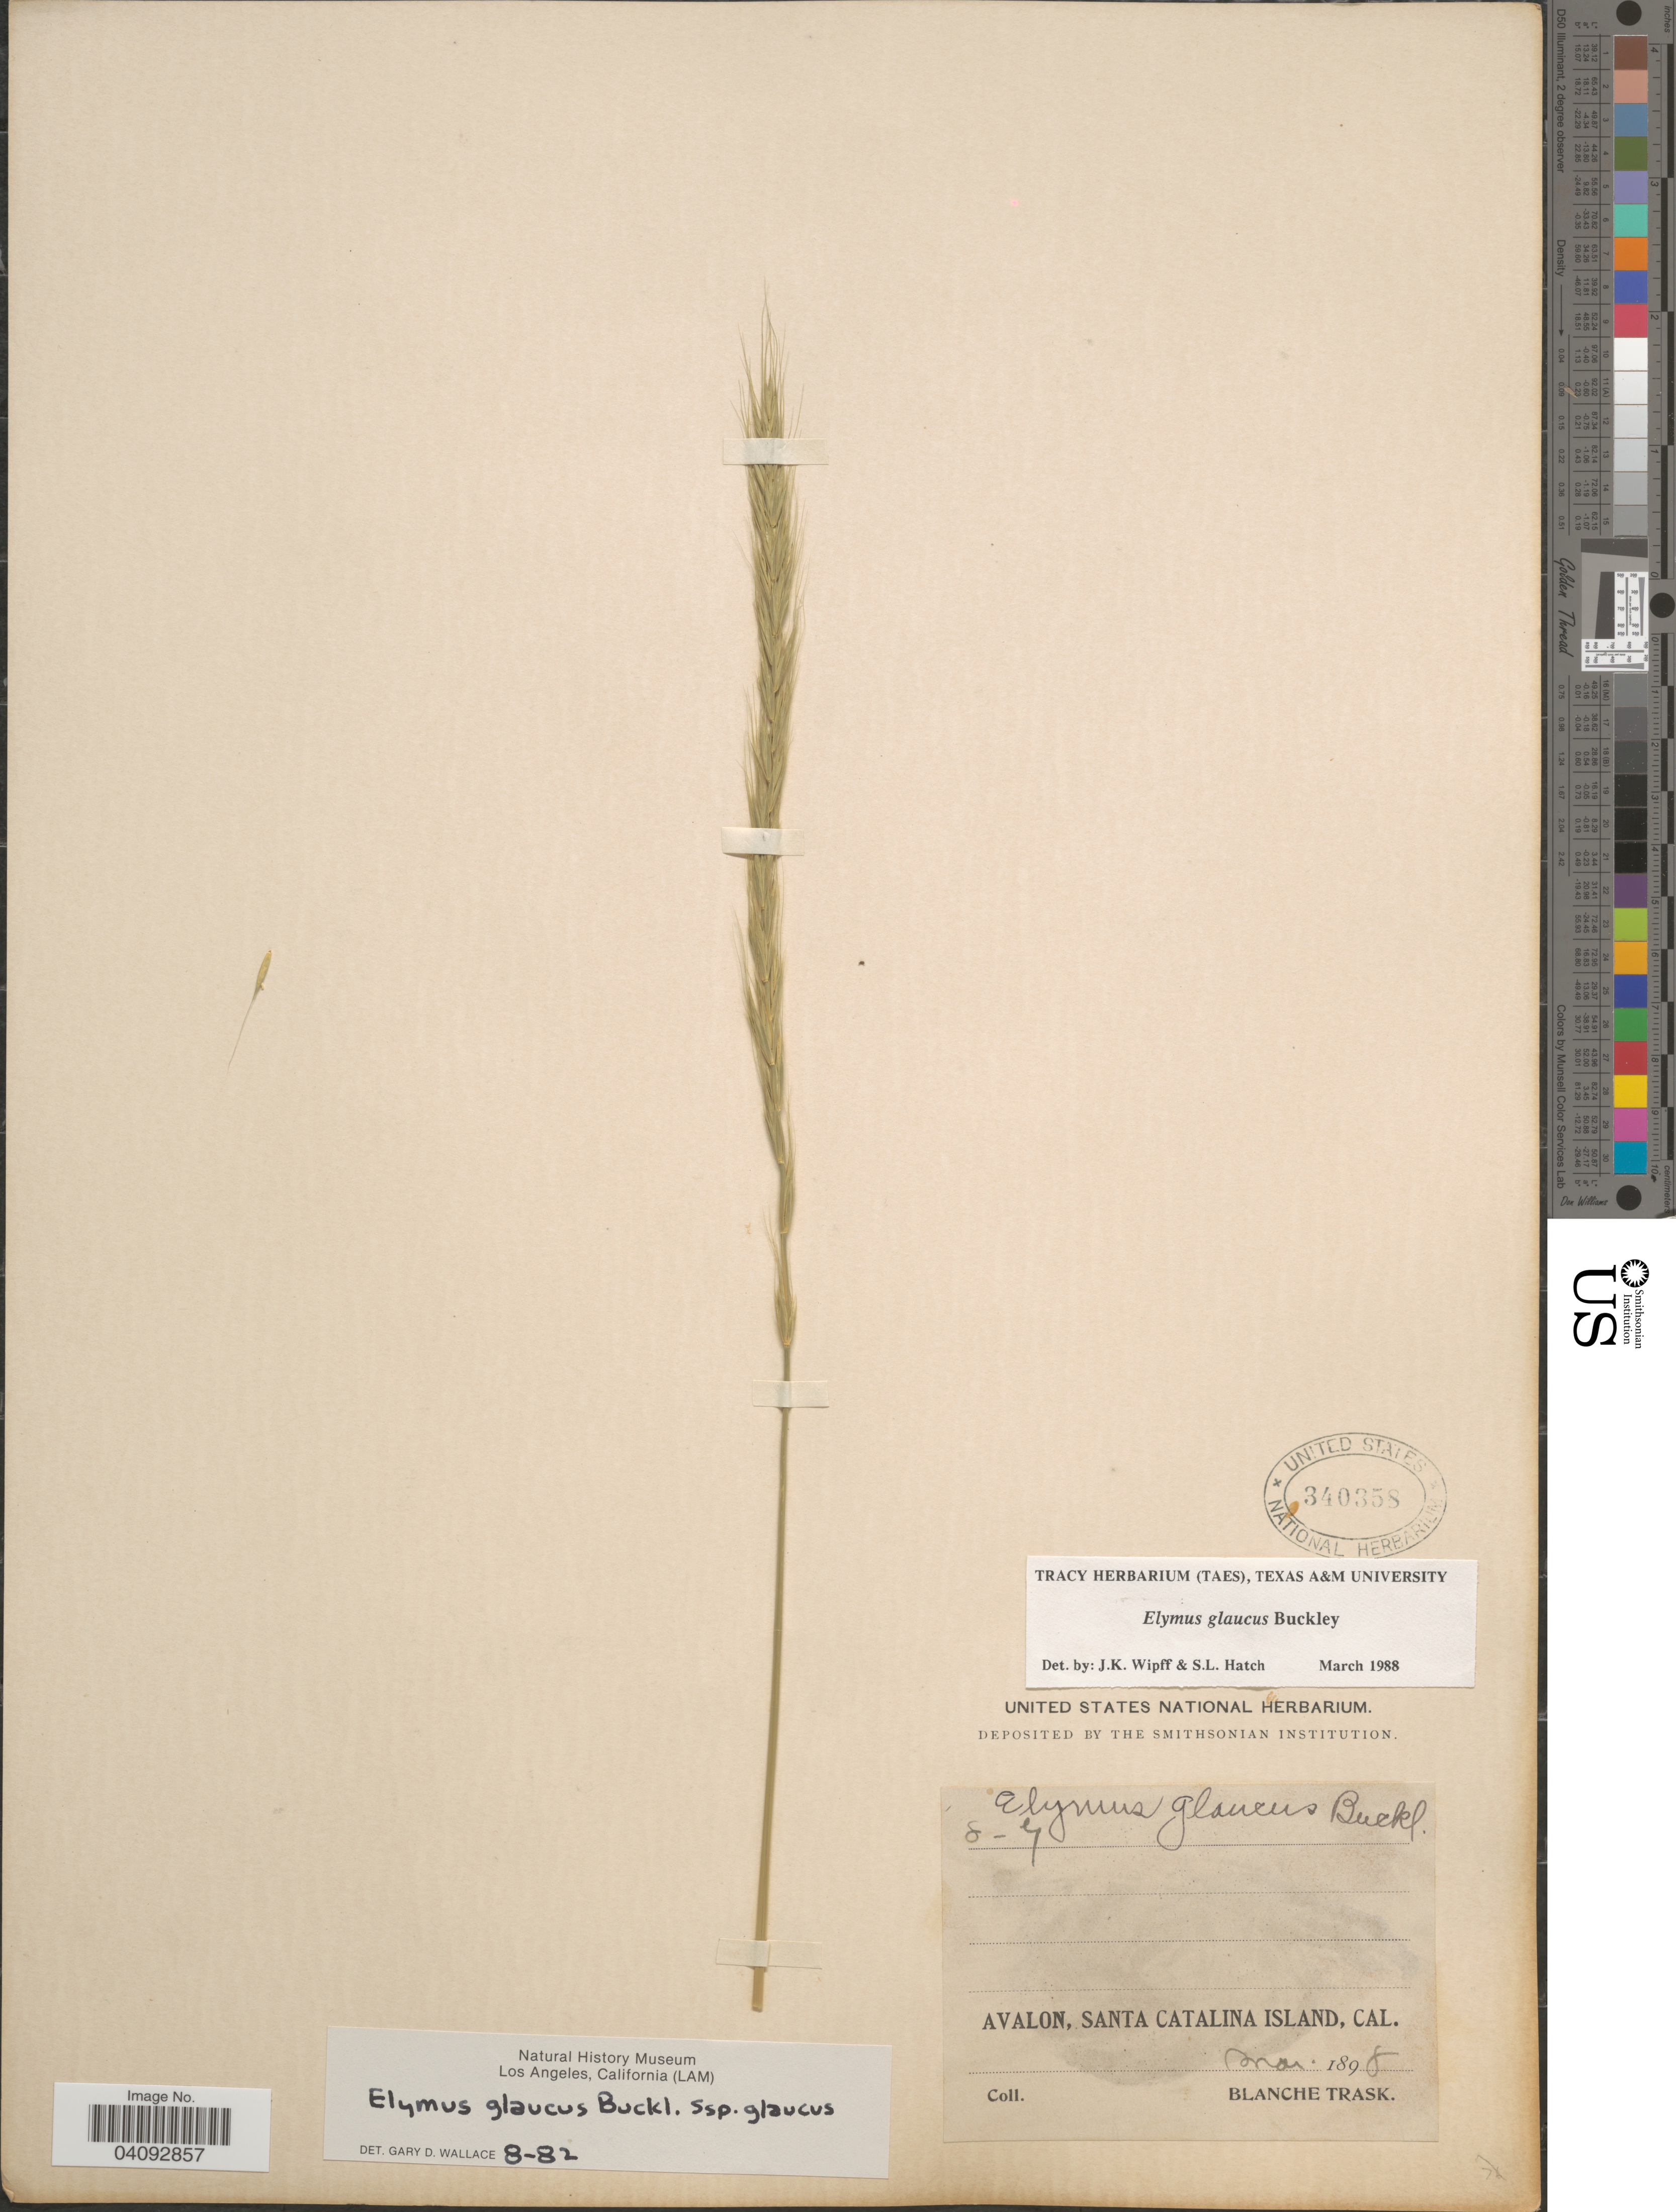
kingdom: Plantae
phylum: Tracheophyta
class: Liliopsida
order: Poales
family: Poaceae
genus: Elymus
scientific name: Elymus glaucus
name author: Buckley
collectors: B. Trask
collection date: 1898-03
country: United States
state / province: California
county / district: Los Angeles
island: Santa Catalina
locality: Avalon, Santa Catalina Island.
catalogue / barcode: US 340358